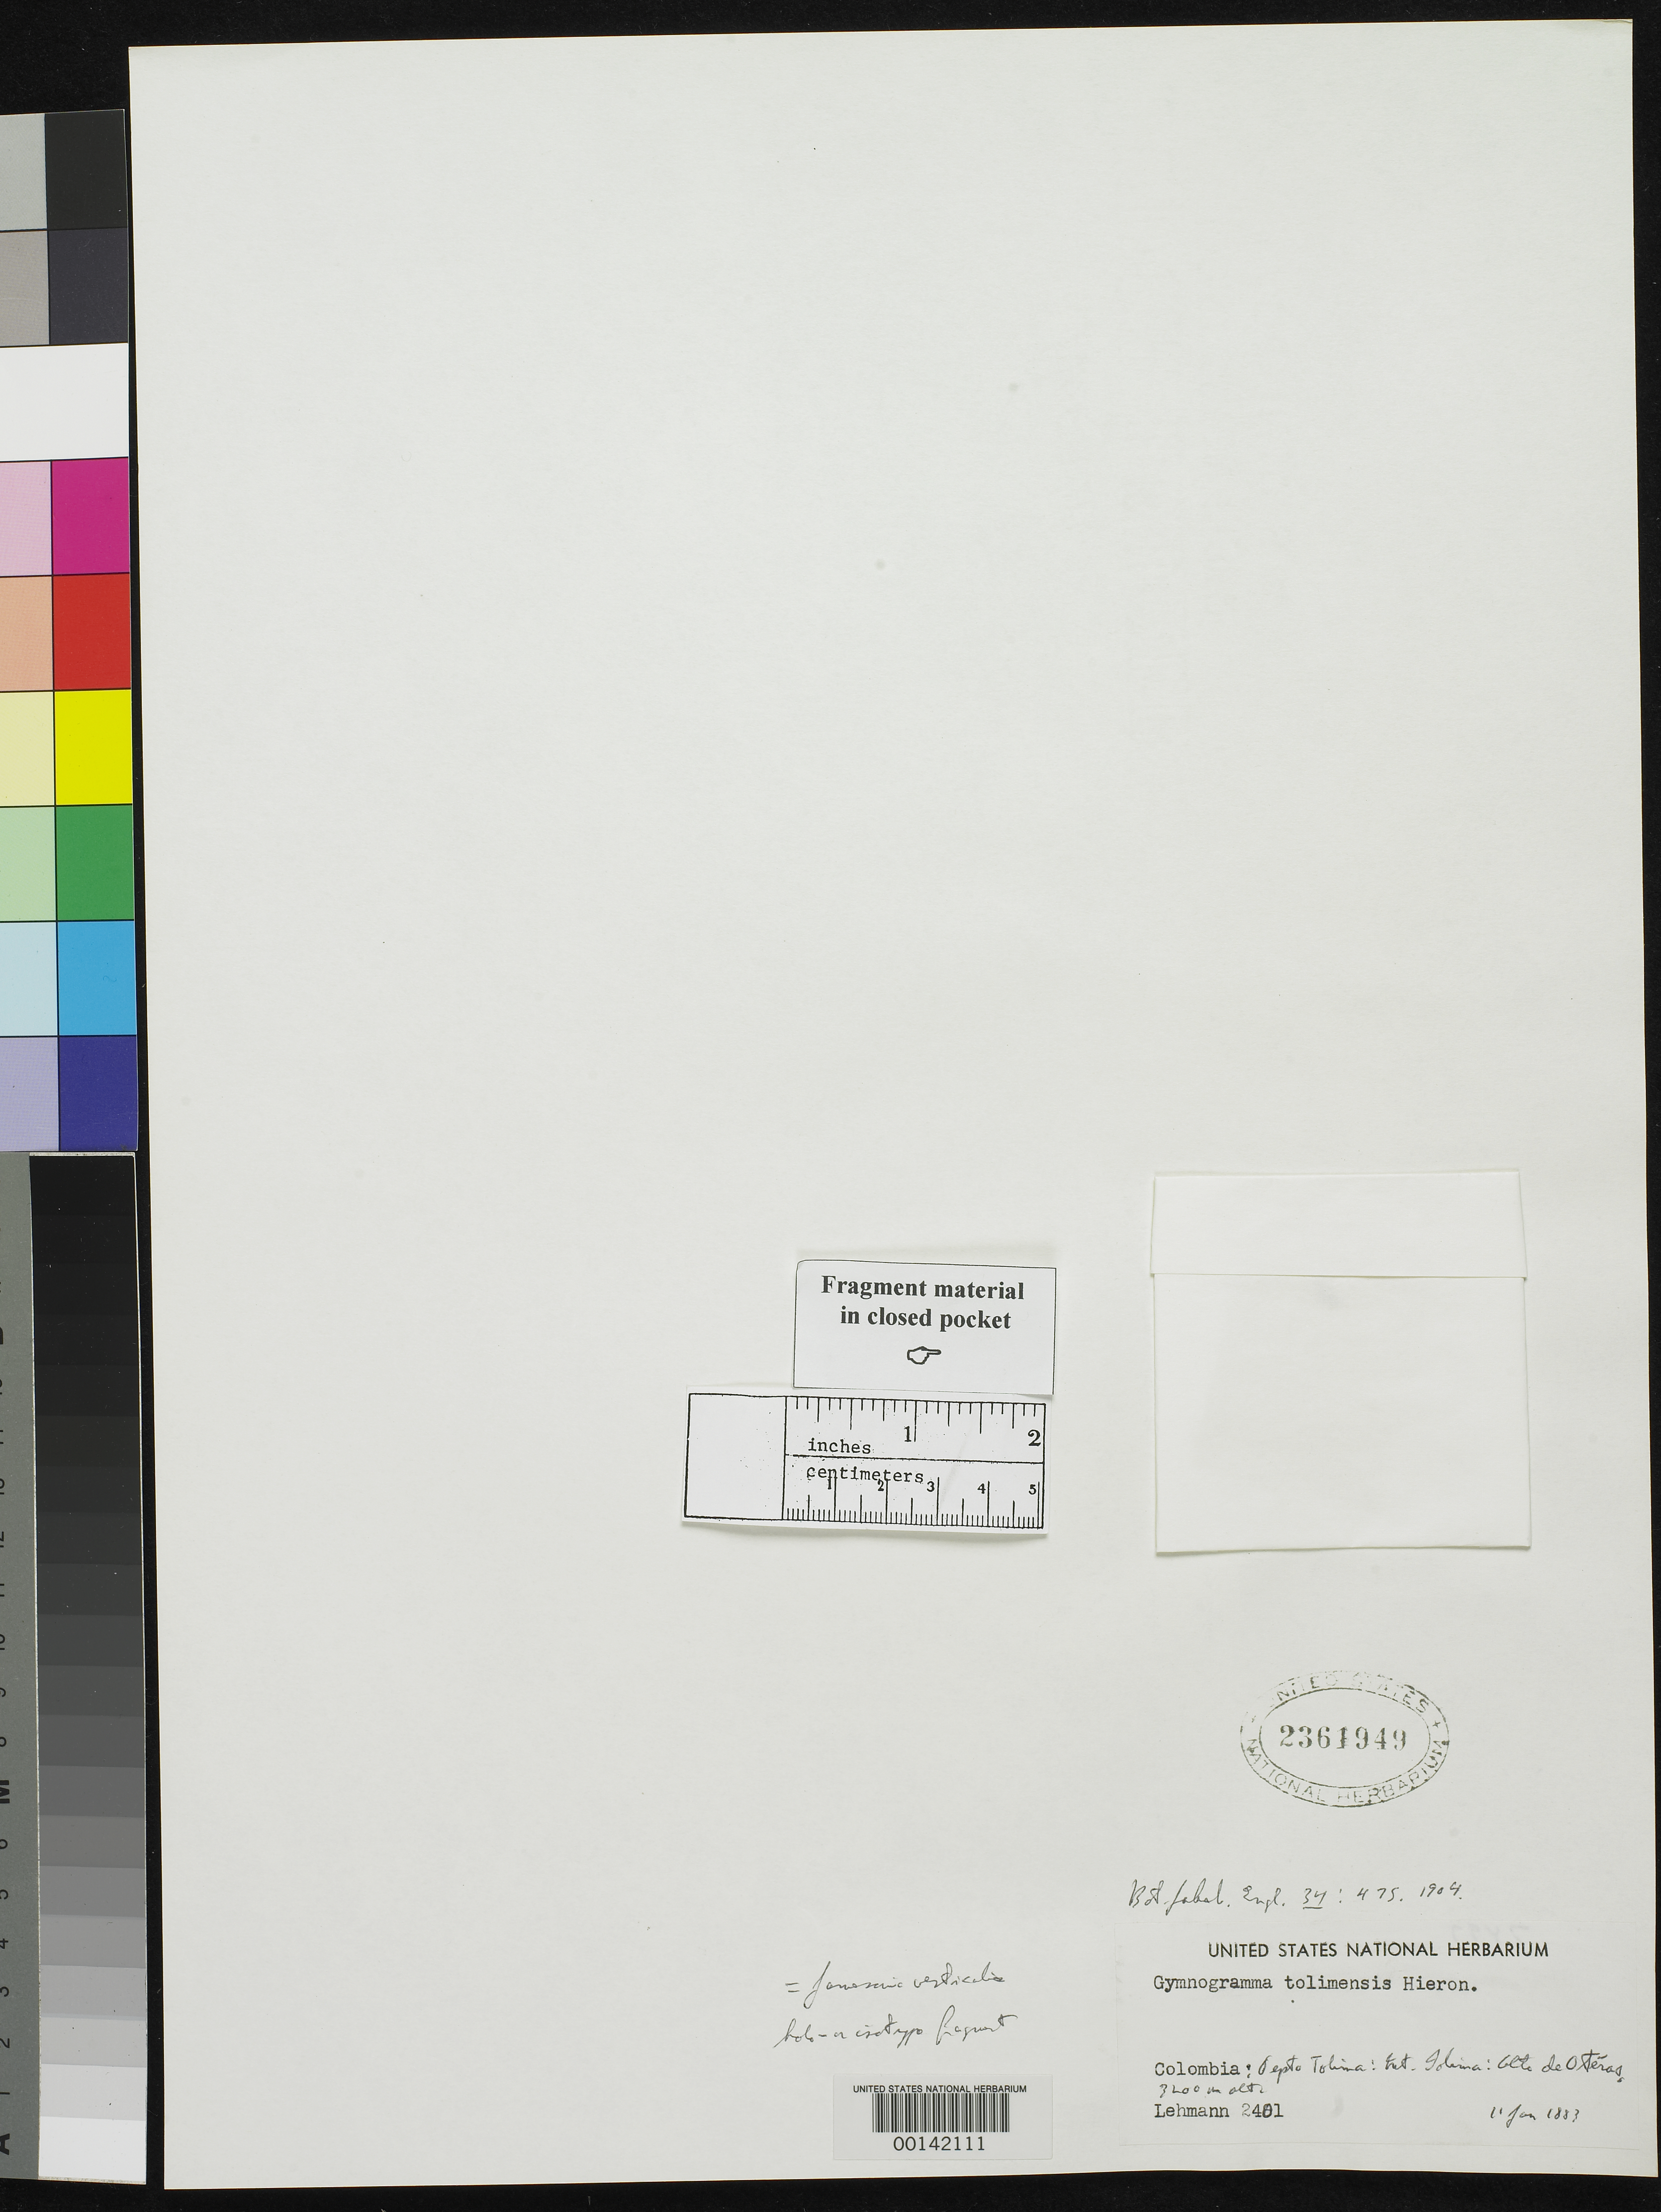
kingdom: Plantae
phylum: Tracheophyta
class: Polypodiopsida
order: Polypodiales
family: Pteridaceae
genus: Gymnogramma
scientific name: Gymnogramma tolimensis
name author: Hieron.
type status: Type Fragment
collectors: F. C. Lehmann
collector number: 2401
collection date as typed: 11 Jan 1883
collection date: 1883-01-11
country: Colombia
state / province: Tolima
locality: Mt. Tolima, Alto de Oteras.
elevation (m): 3200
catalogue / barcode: US 2361949